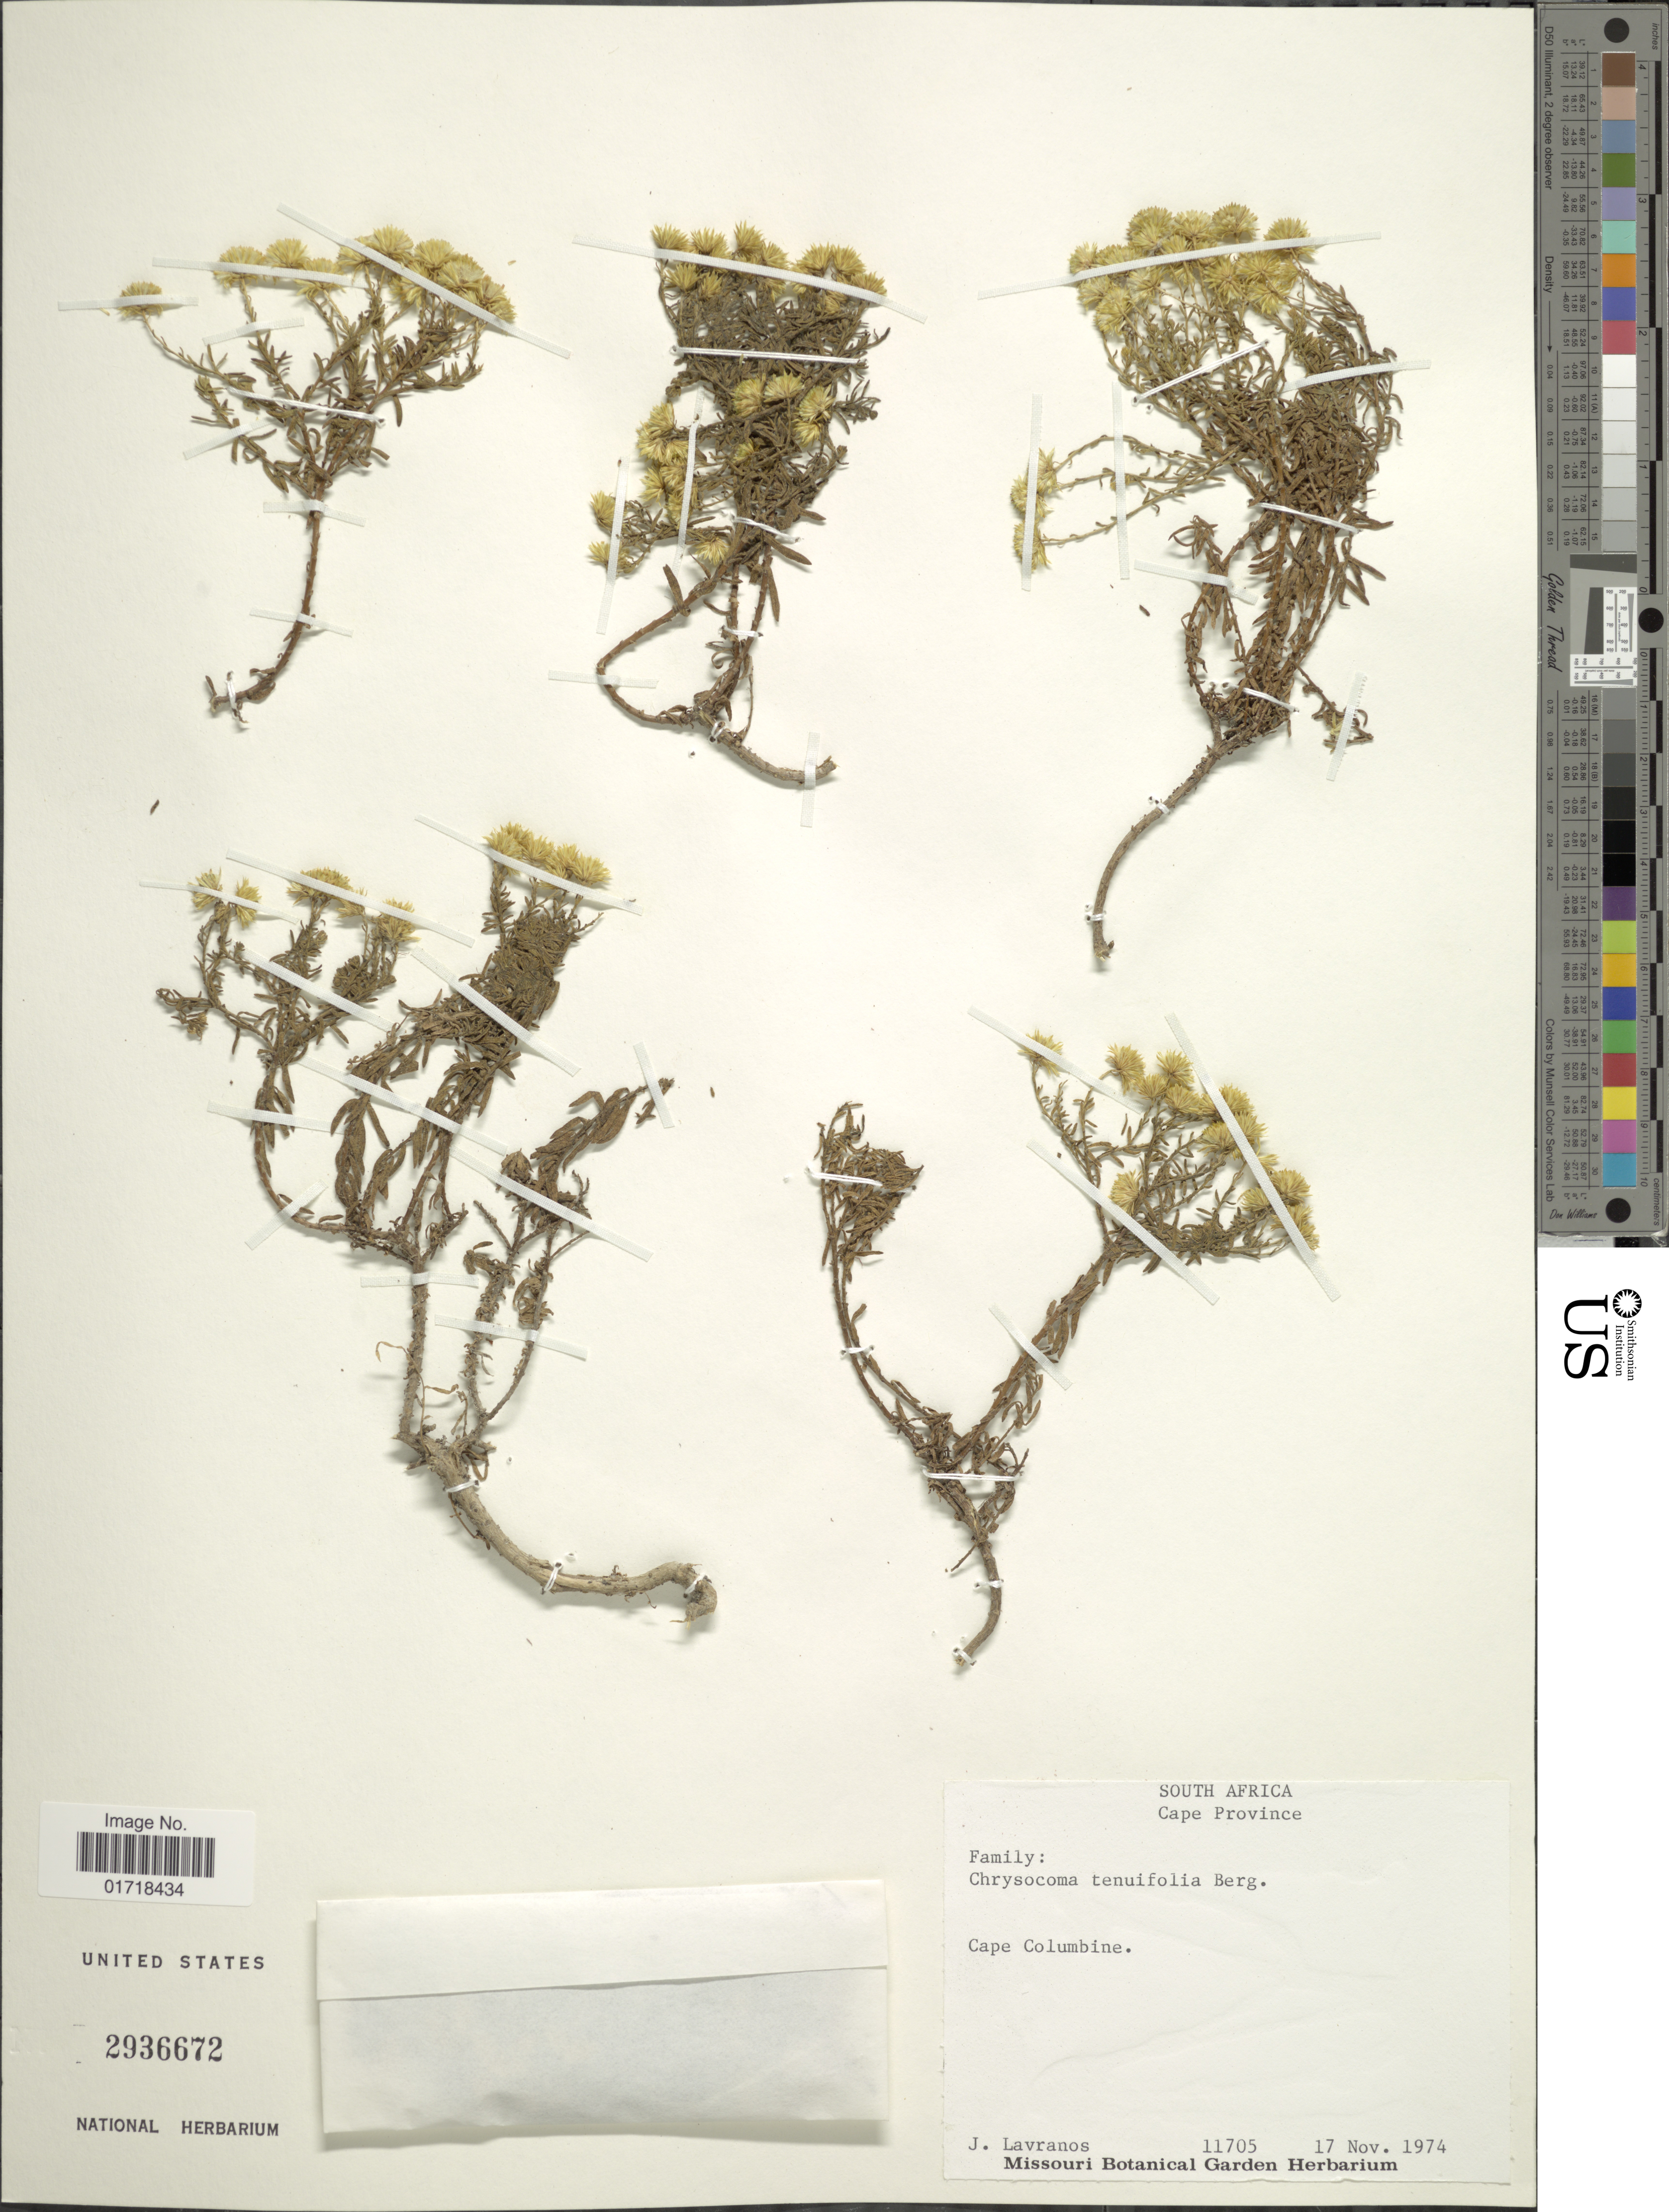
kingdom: Plantae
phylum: Tracheophyta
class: Magnoliopsida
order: Asterales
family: Asteraceae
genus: Chrysocoma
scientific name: Chrysocoma tenuifolia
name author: P.J. Bergius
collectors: J. Lavranos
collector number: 11705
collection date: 1974-11-17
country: South Africa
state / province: Western Cape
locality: Cape Columbine.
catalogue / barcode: US 2936672